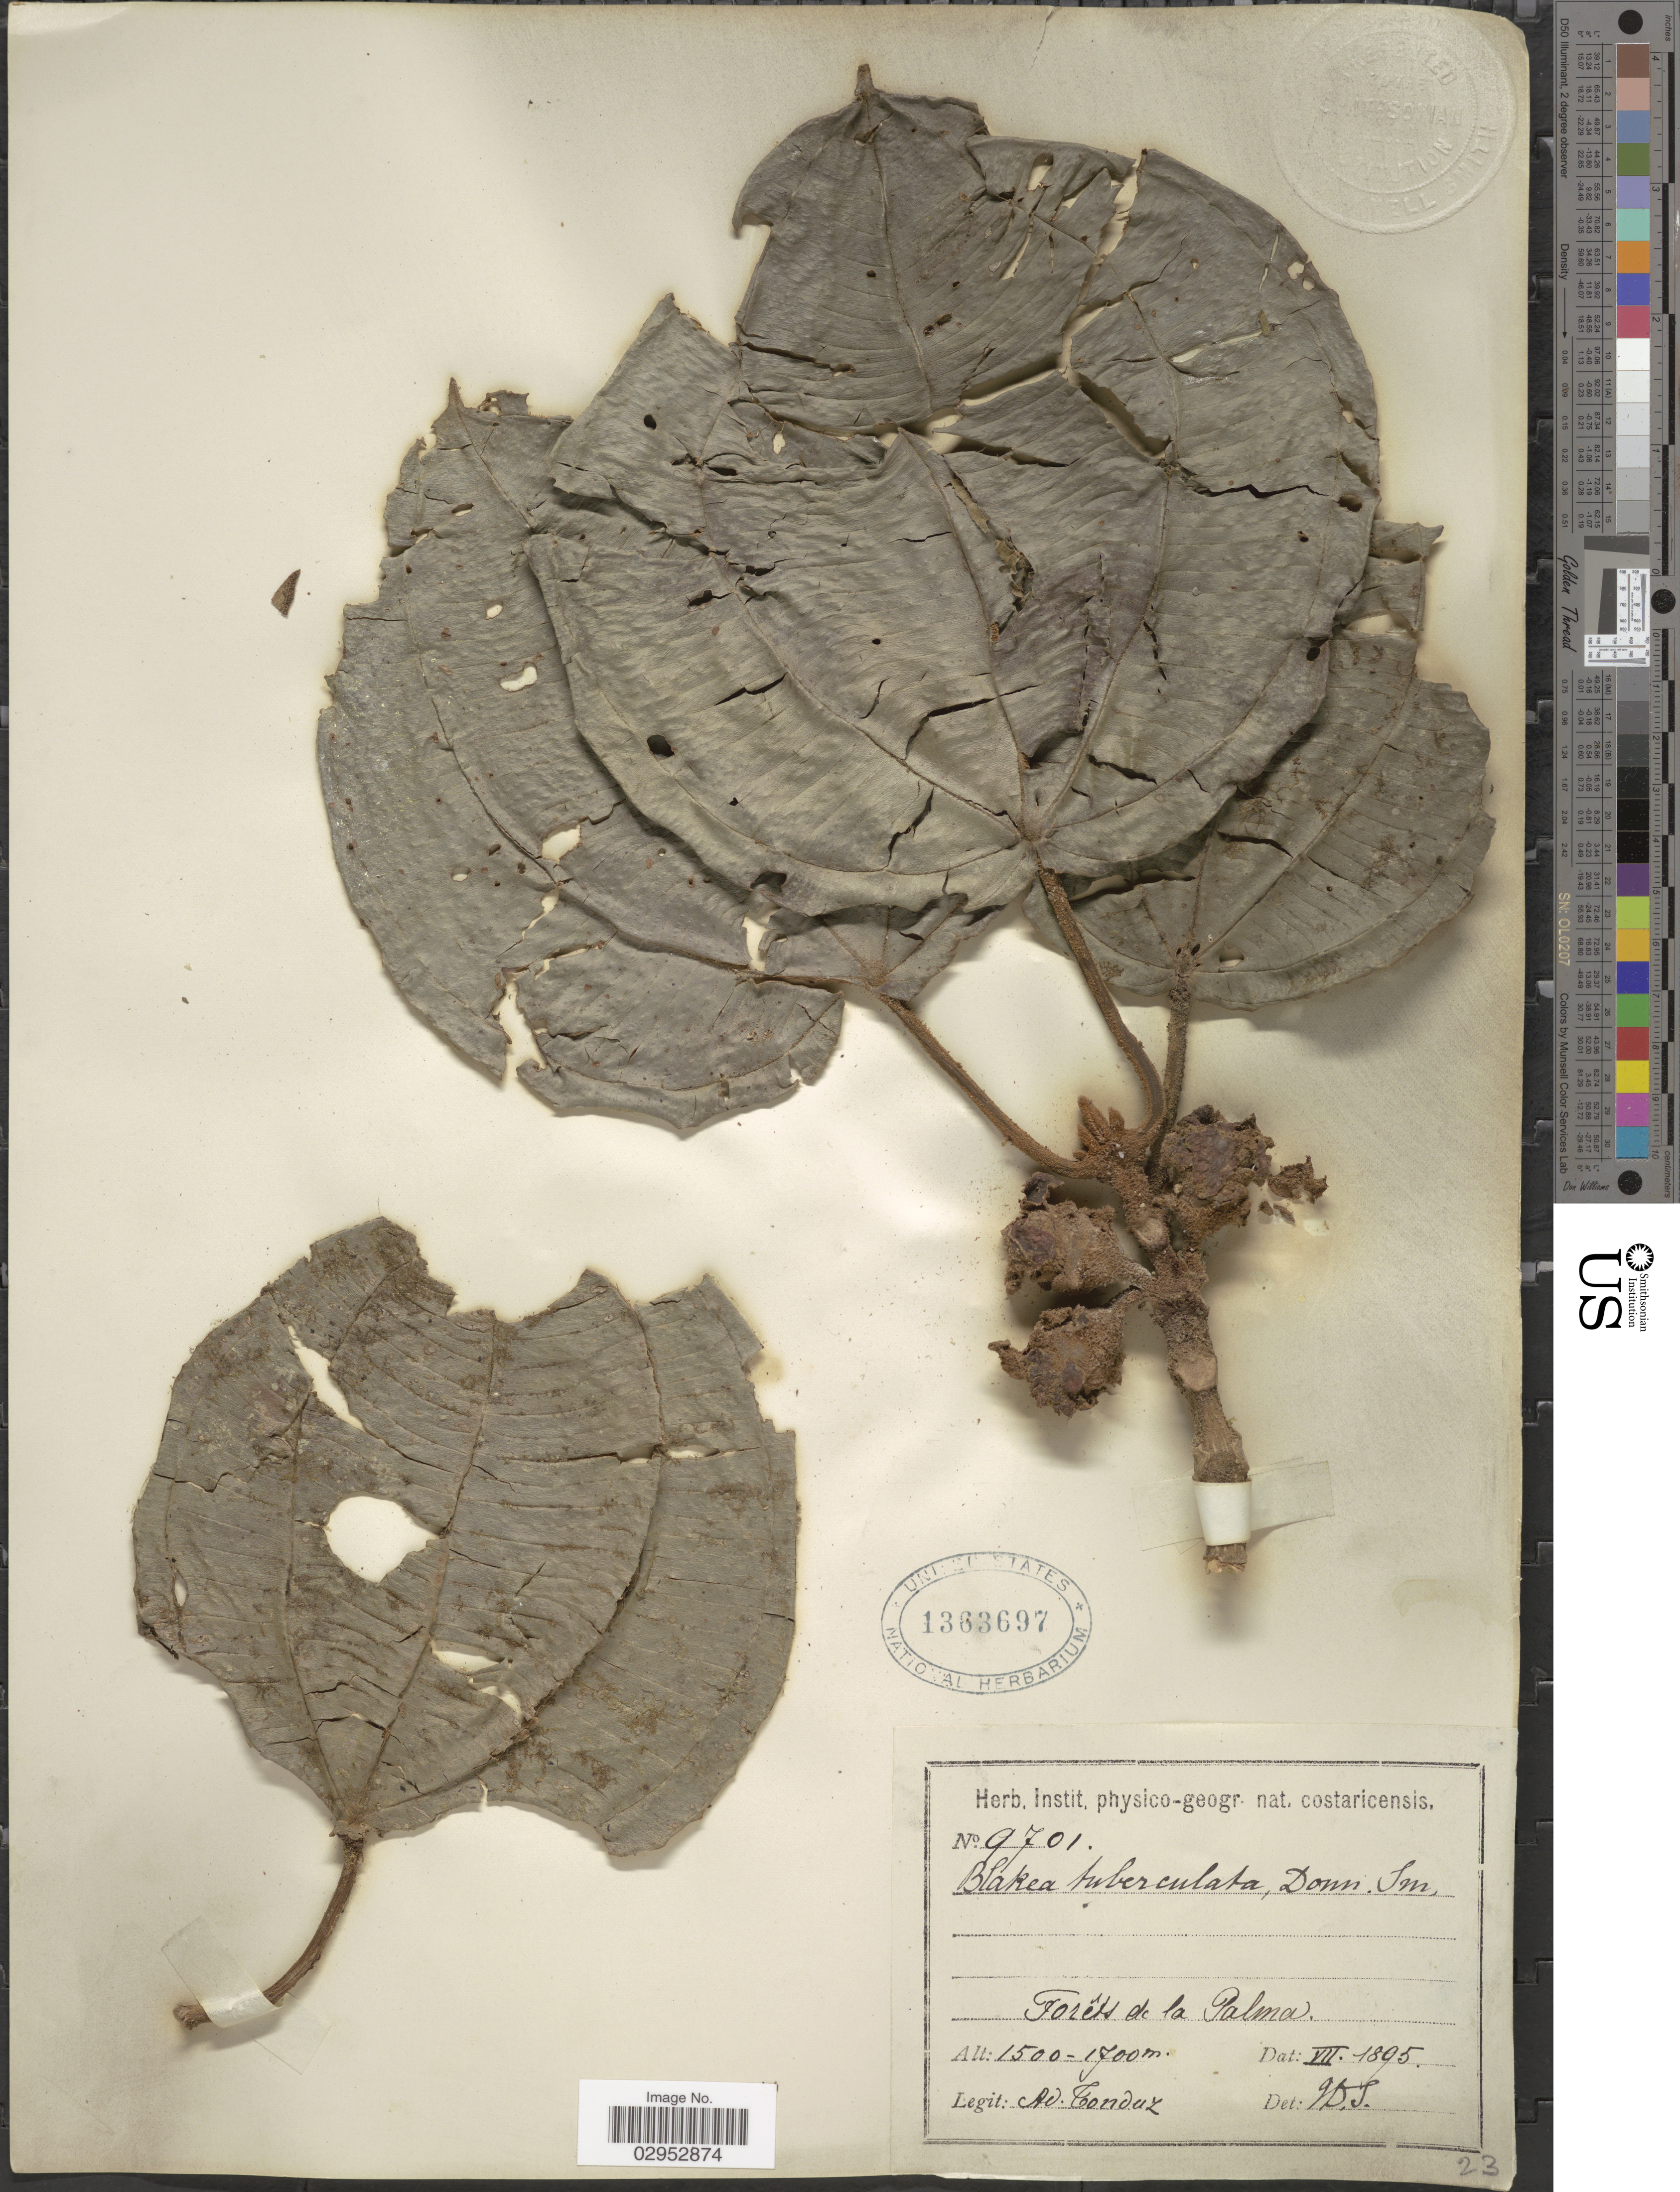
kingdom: Plantae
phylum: Tracheophyta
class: Magnoliopsida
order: Myrtales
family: Melastomataceae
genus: Blakea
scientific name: Blakea tuberculata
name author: Donn. Sm.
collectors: A. Tonduz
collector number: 9701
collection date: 1895-07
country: Costa Rica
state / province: Puntarenas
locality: Forêts de la Palma.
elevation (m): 1500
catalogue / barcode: US 1363697